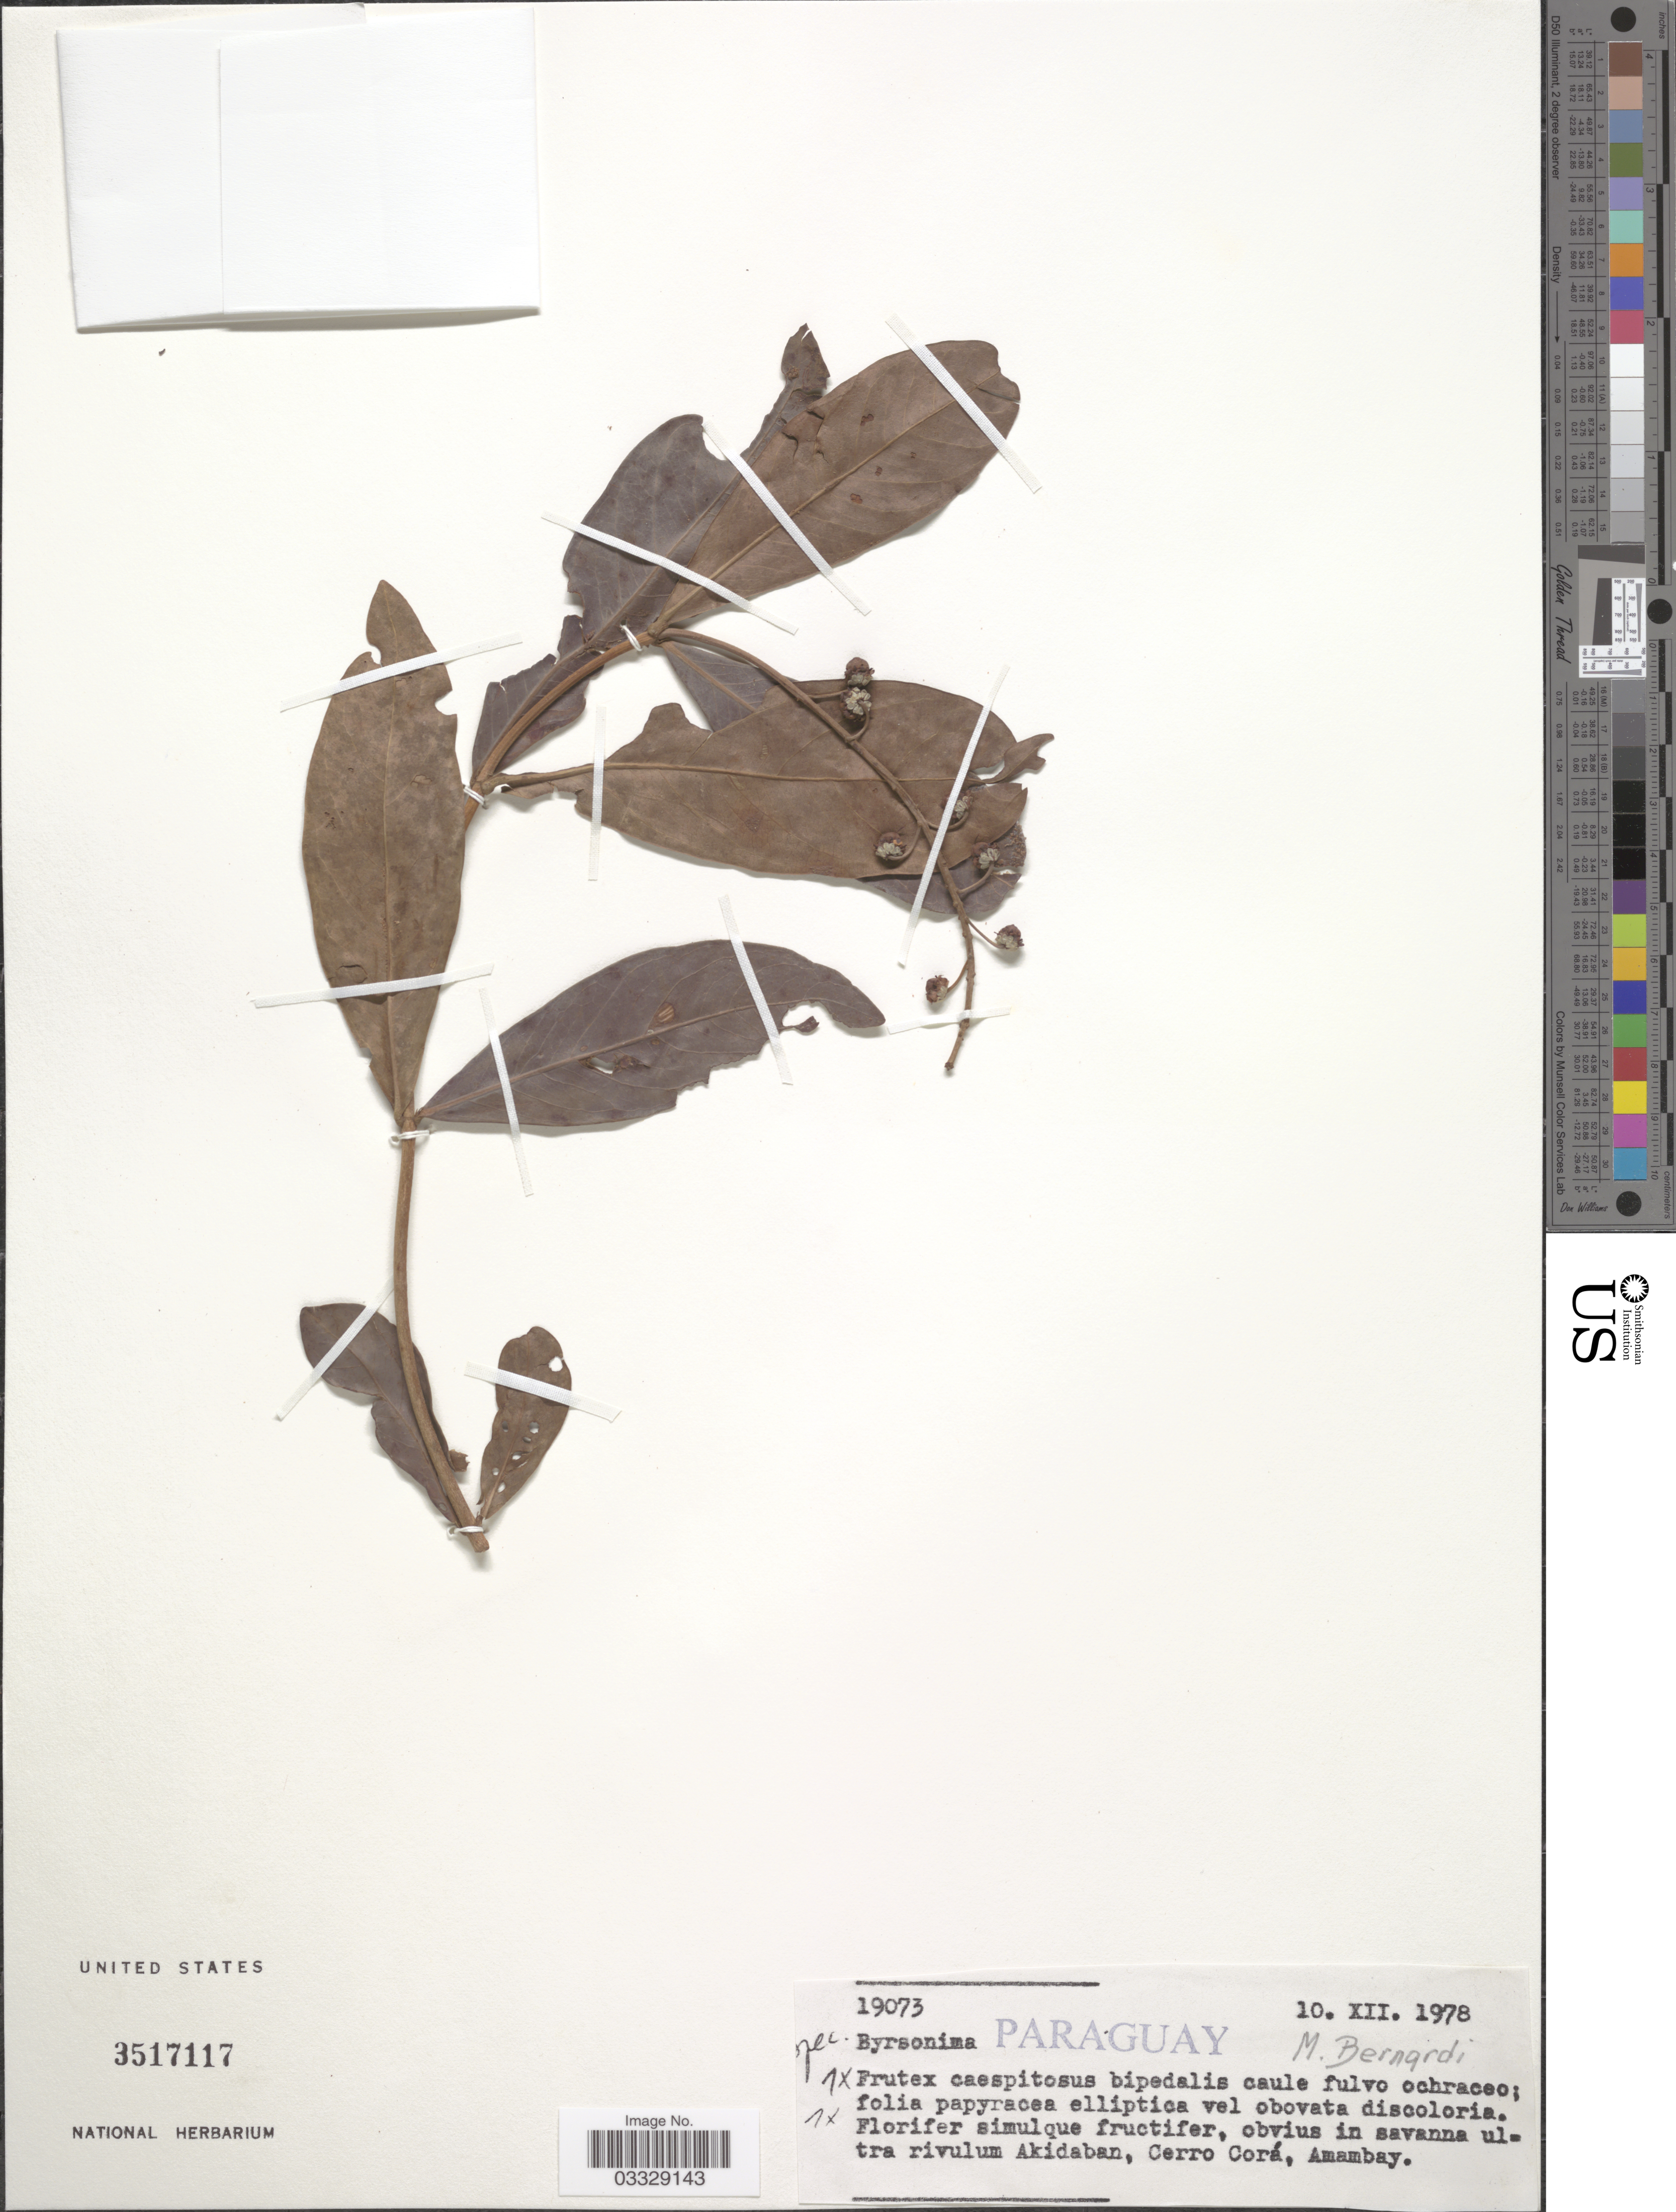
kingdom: Plantae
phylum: Tracheophyta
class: Magnoliopsida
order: Malpighiales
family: Malpighiaceae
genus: Byrsonima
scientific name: Byrsonima sp.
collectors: M. Bernardi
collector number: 19073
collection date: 1978-12-10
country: Paraguay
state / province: Amambay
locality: Obvius in savanna ultra rivulum Akidaban, Cerro Corá.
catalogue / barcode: US 3517117